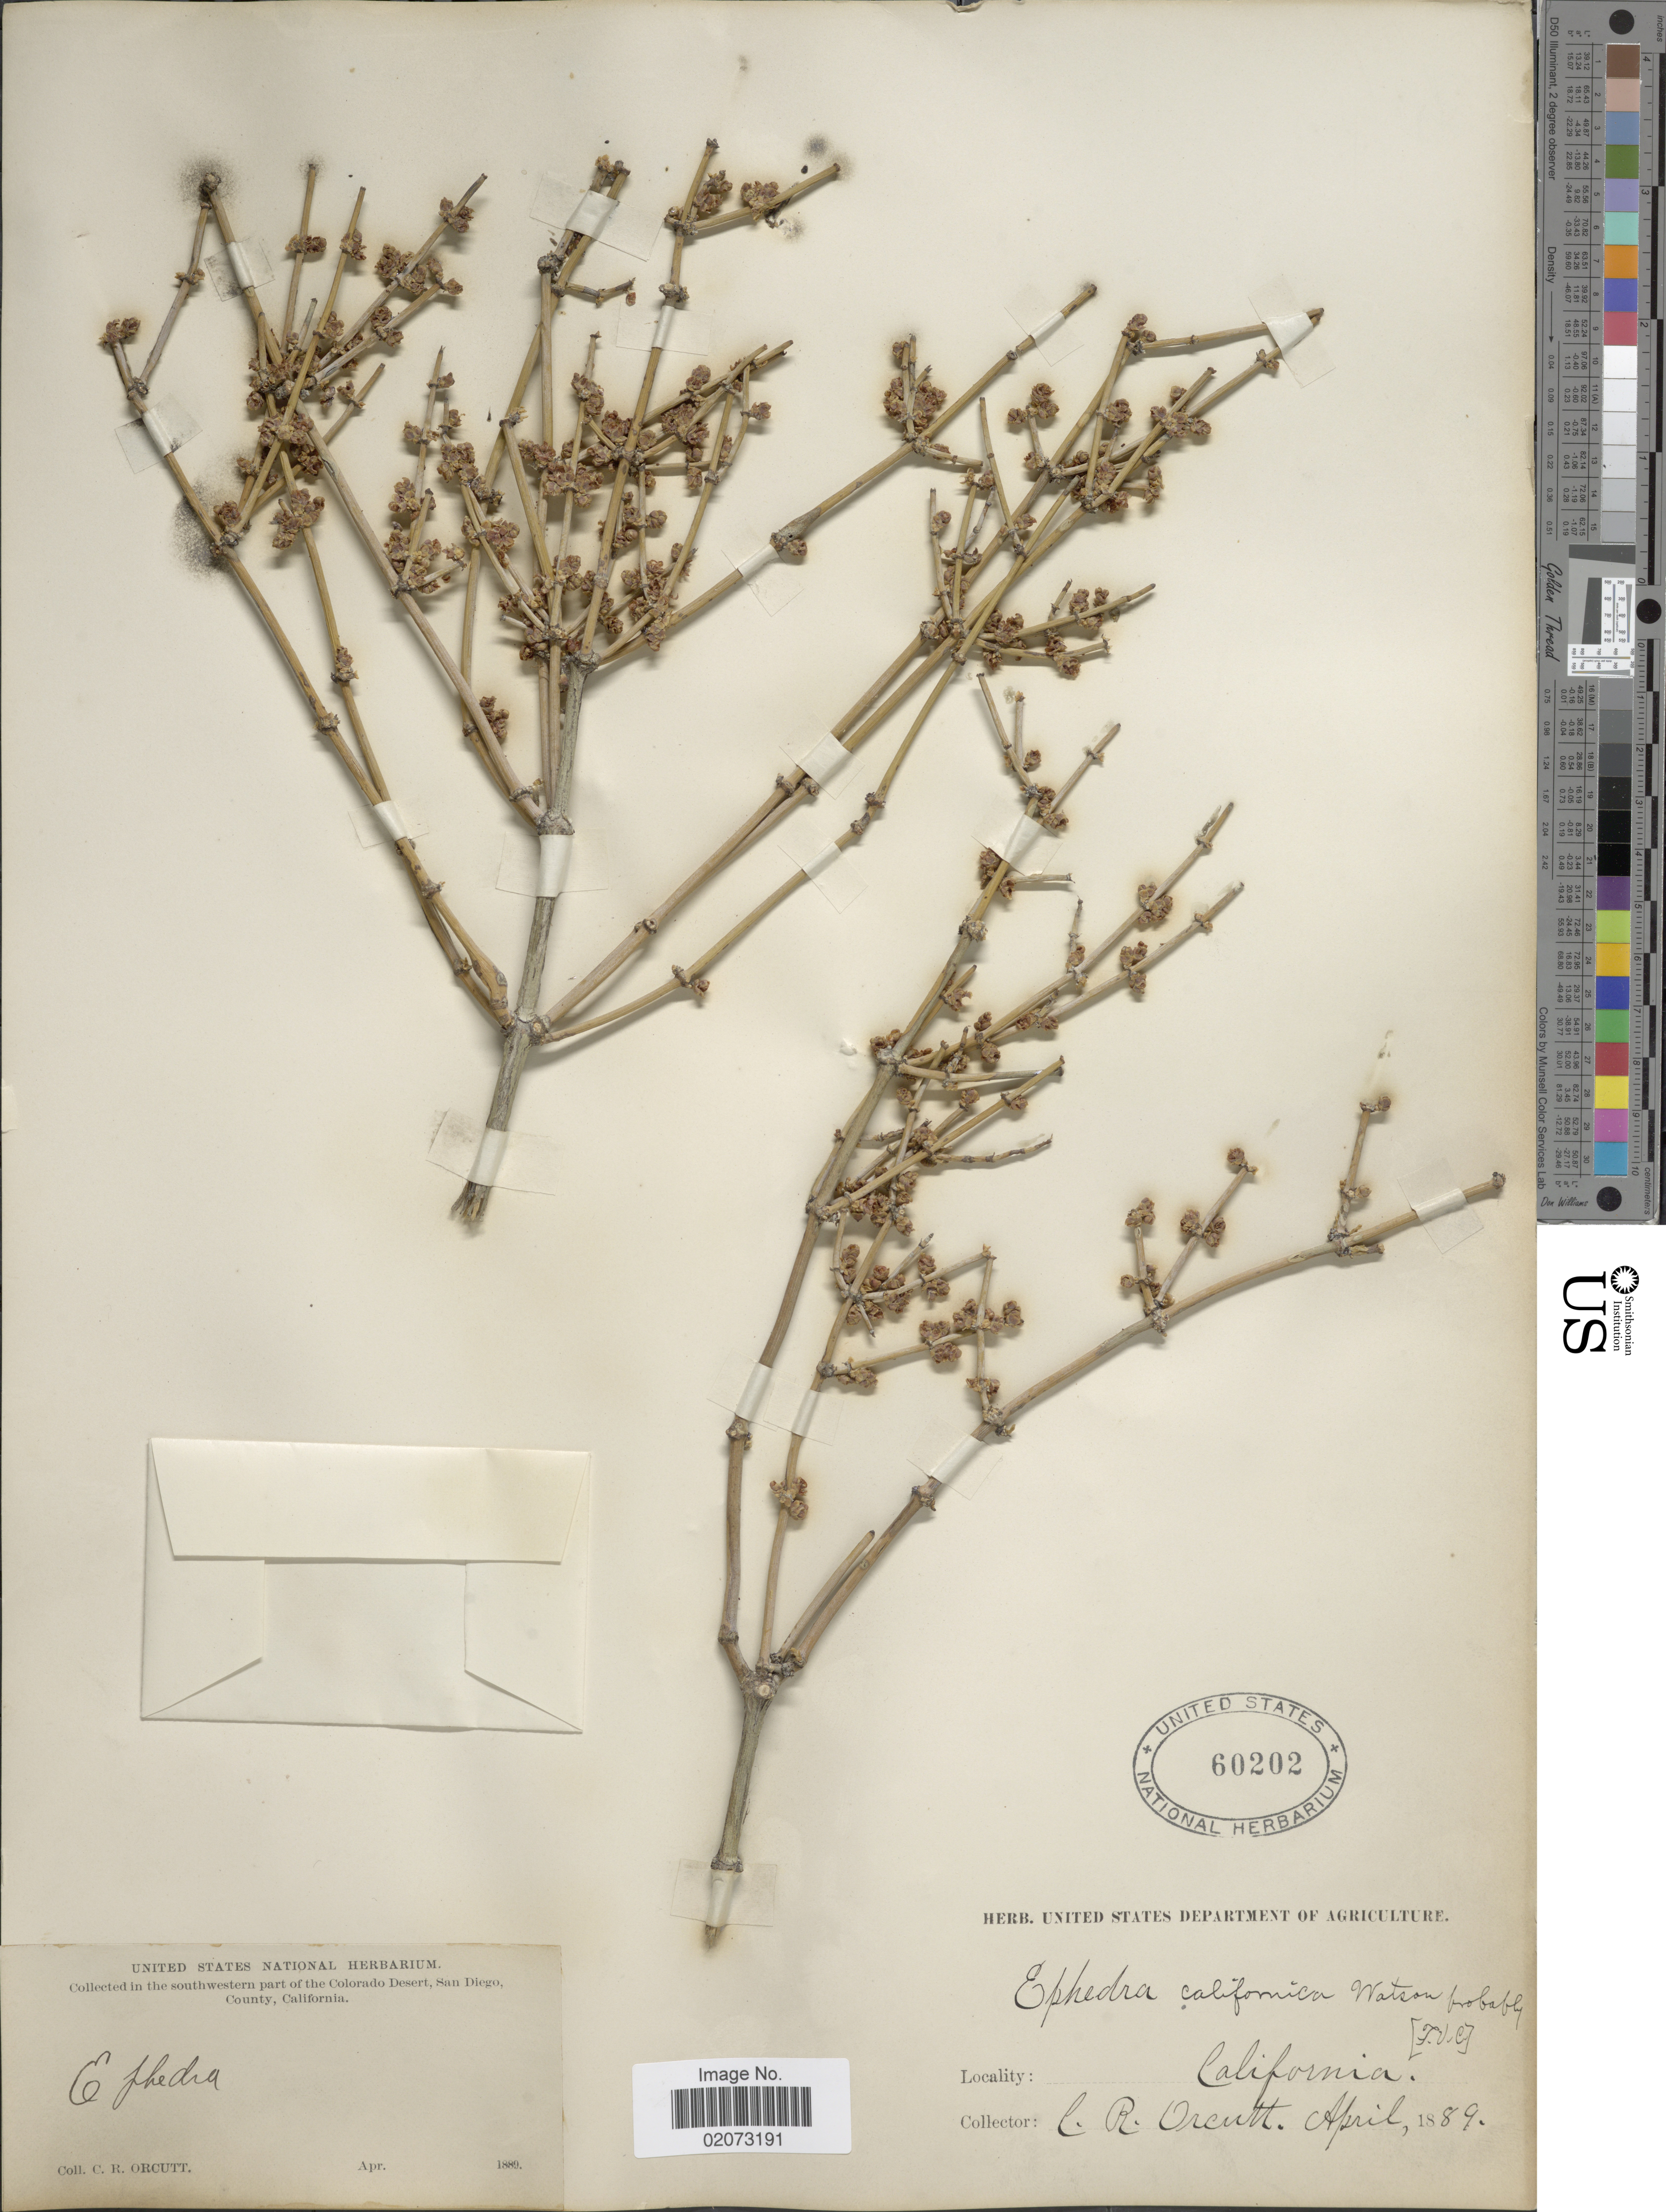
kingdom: Plantae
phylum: Tracheophyta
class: Gnetopsida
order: Ephedrales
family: Ephedraceae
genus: Ephedra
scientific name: Ephedra californica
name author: S. Watson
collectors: C. R. Orcutt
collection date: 1889-04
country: United States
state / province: California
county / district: San Diego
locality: Southwestern part of the Colorado Desert, San Diego County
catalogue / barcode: US 60202